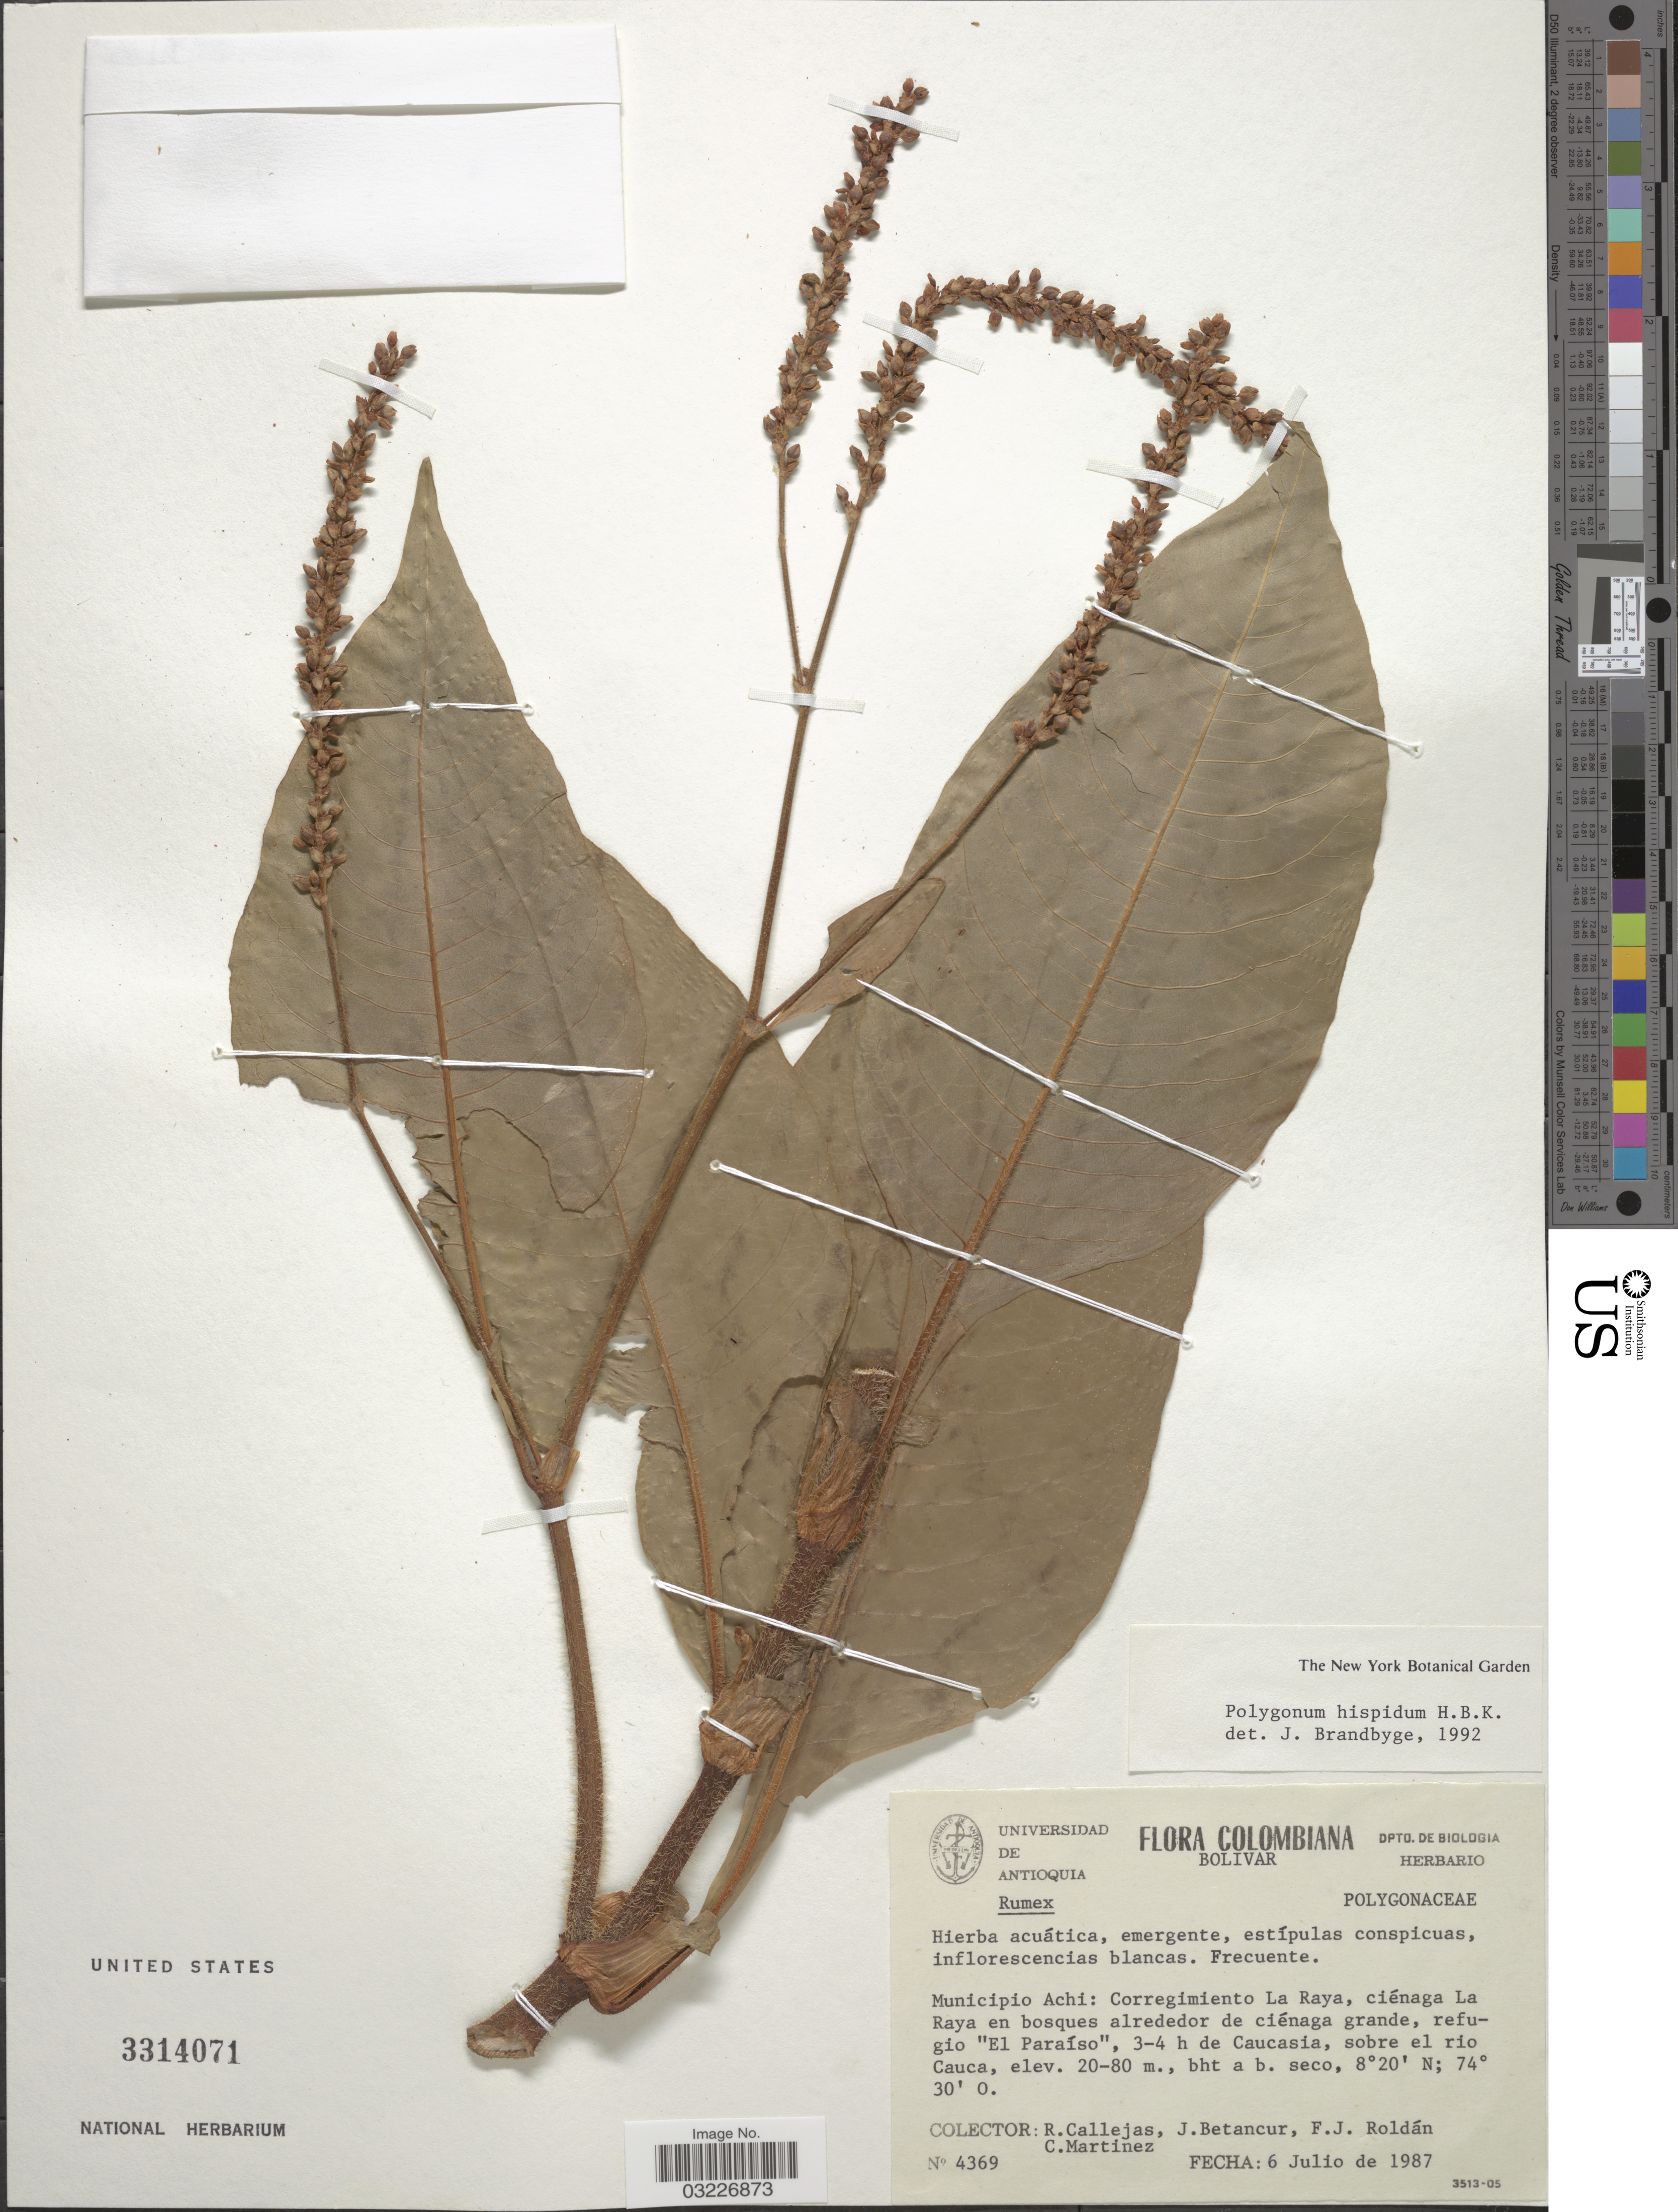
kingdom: Plantae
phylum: Tracheophyta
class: Magnoliopsida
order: Caryophyllales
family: Polygonaceae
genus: Polygonum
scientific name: Polygonum hispidum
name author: Kunth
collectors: R. Callejas, J. Betancur, F. J. Roldán & C. Martínez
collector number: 4369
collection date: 1987-07-06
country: Colombia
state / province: Bolívar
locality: Municipio Achi: Corregimiento La Raya, ciénaga La Raya en bosques alrededor de ciénaga grande, refugio "El Paraíso", 3-4 h de Caucasia, sobre el rio Cauca.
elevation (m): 20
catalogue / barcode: US 3314071